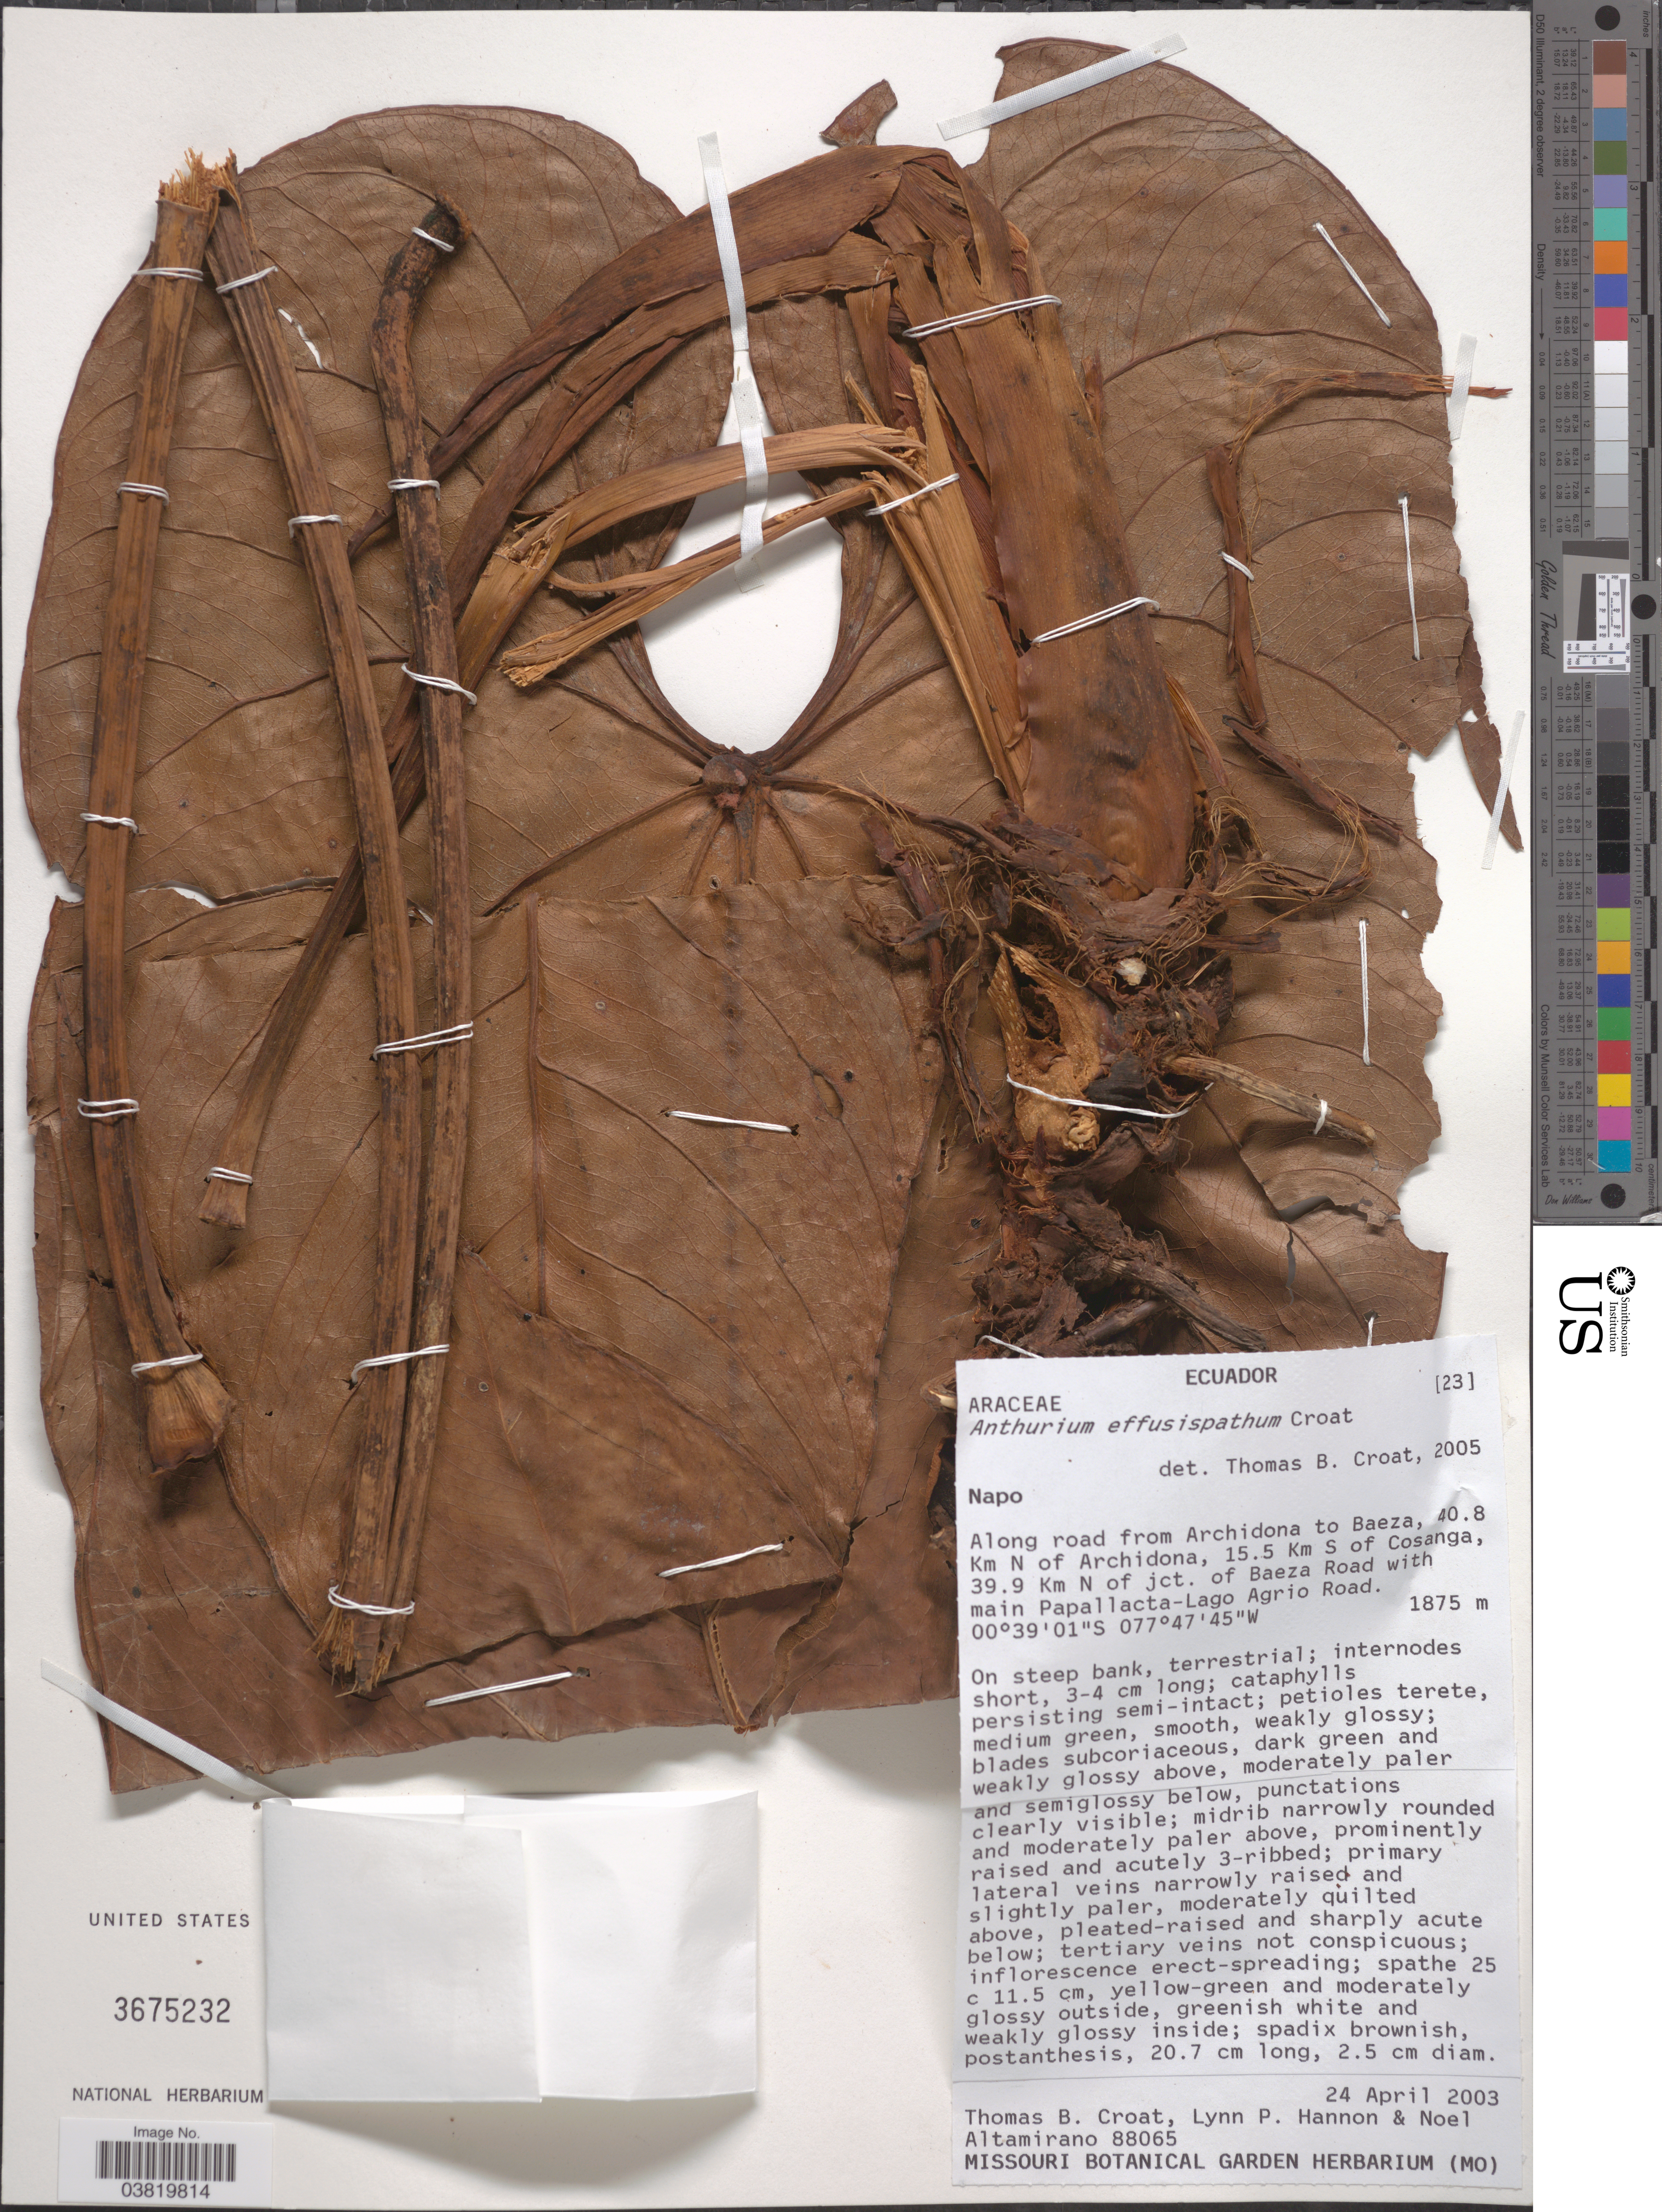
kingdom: Plantae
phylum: Tracheophyta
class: Liliopsida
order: Alismatales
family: Araceae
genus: Anthurium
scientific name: Anthurium effusispathum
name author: Croat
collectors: T. B. Croat, L. Hannon & N. Altamirano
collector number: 88065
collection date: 2003-04-24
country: Ecuador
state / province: Napo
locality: Along road from Archidona to Baeza, 40.8 Km N of Archidona, 15.5 Km S of Cosanga, 39.9 Km N of jct. of Baeza Road with main Papallacta-Lago Agrio Road.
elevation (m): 1875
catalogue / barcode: US 3675232